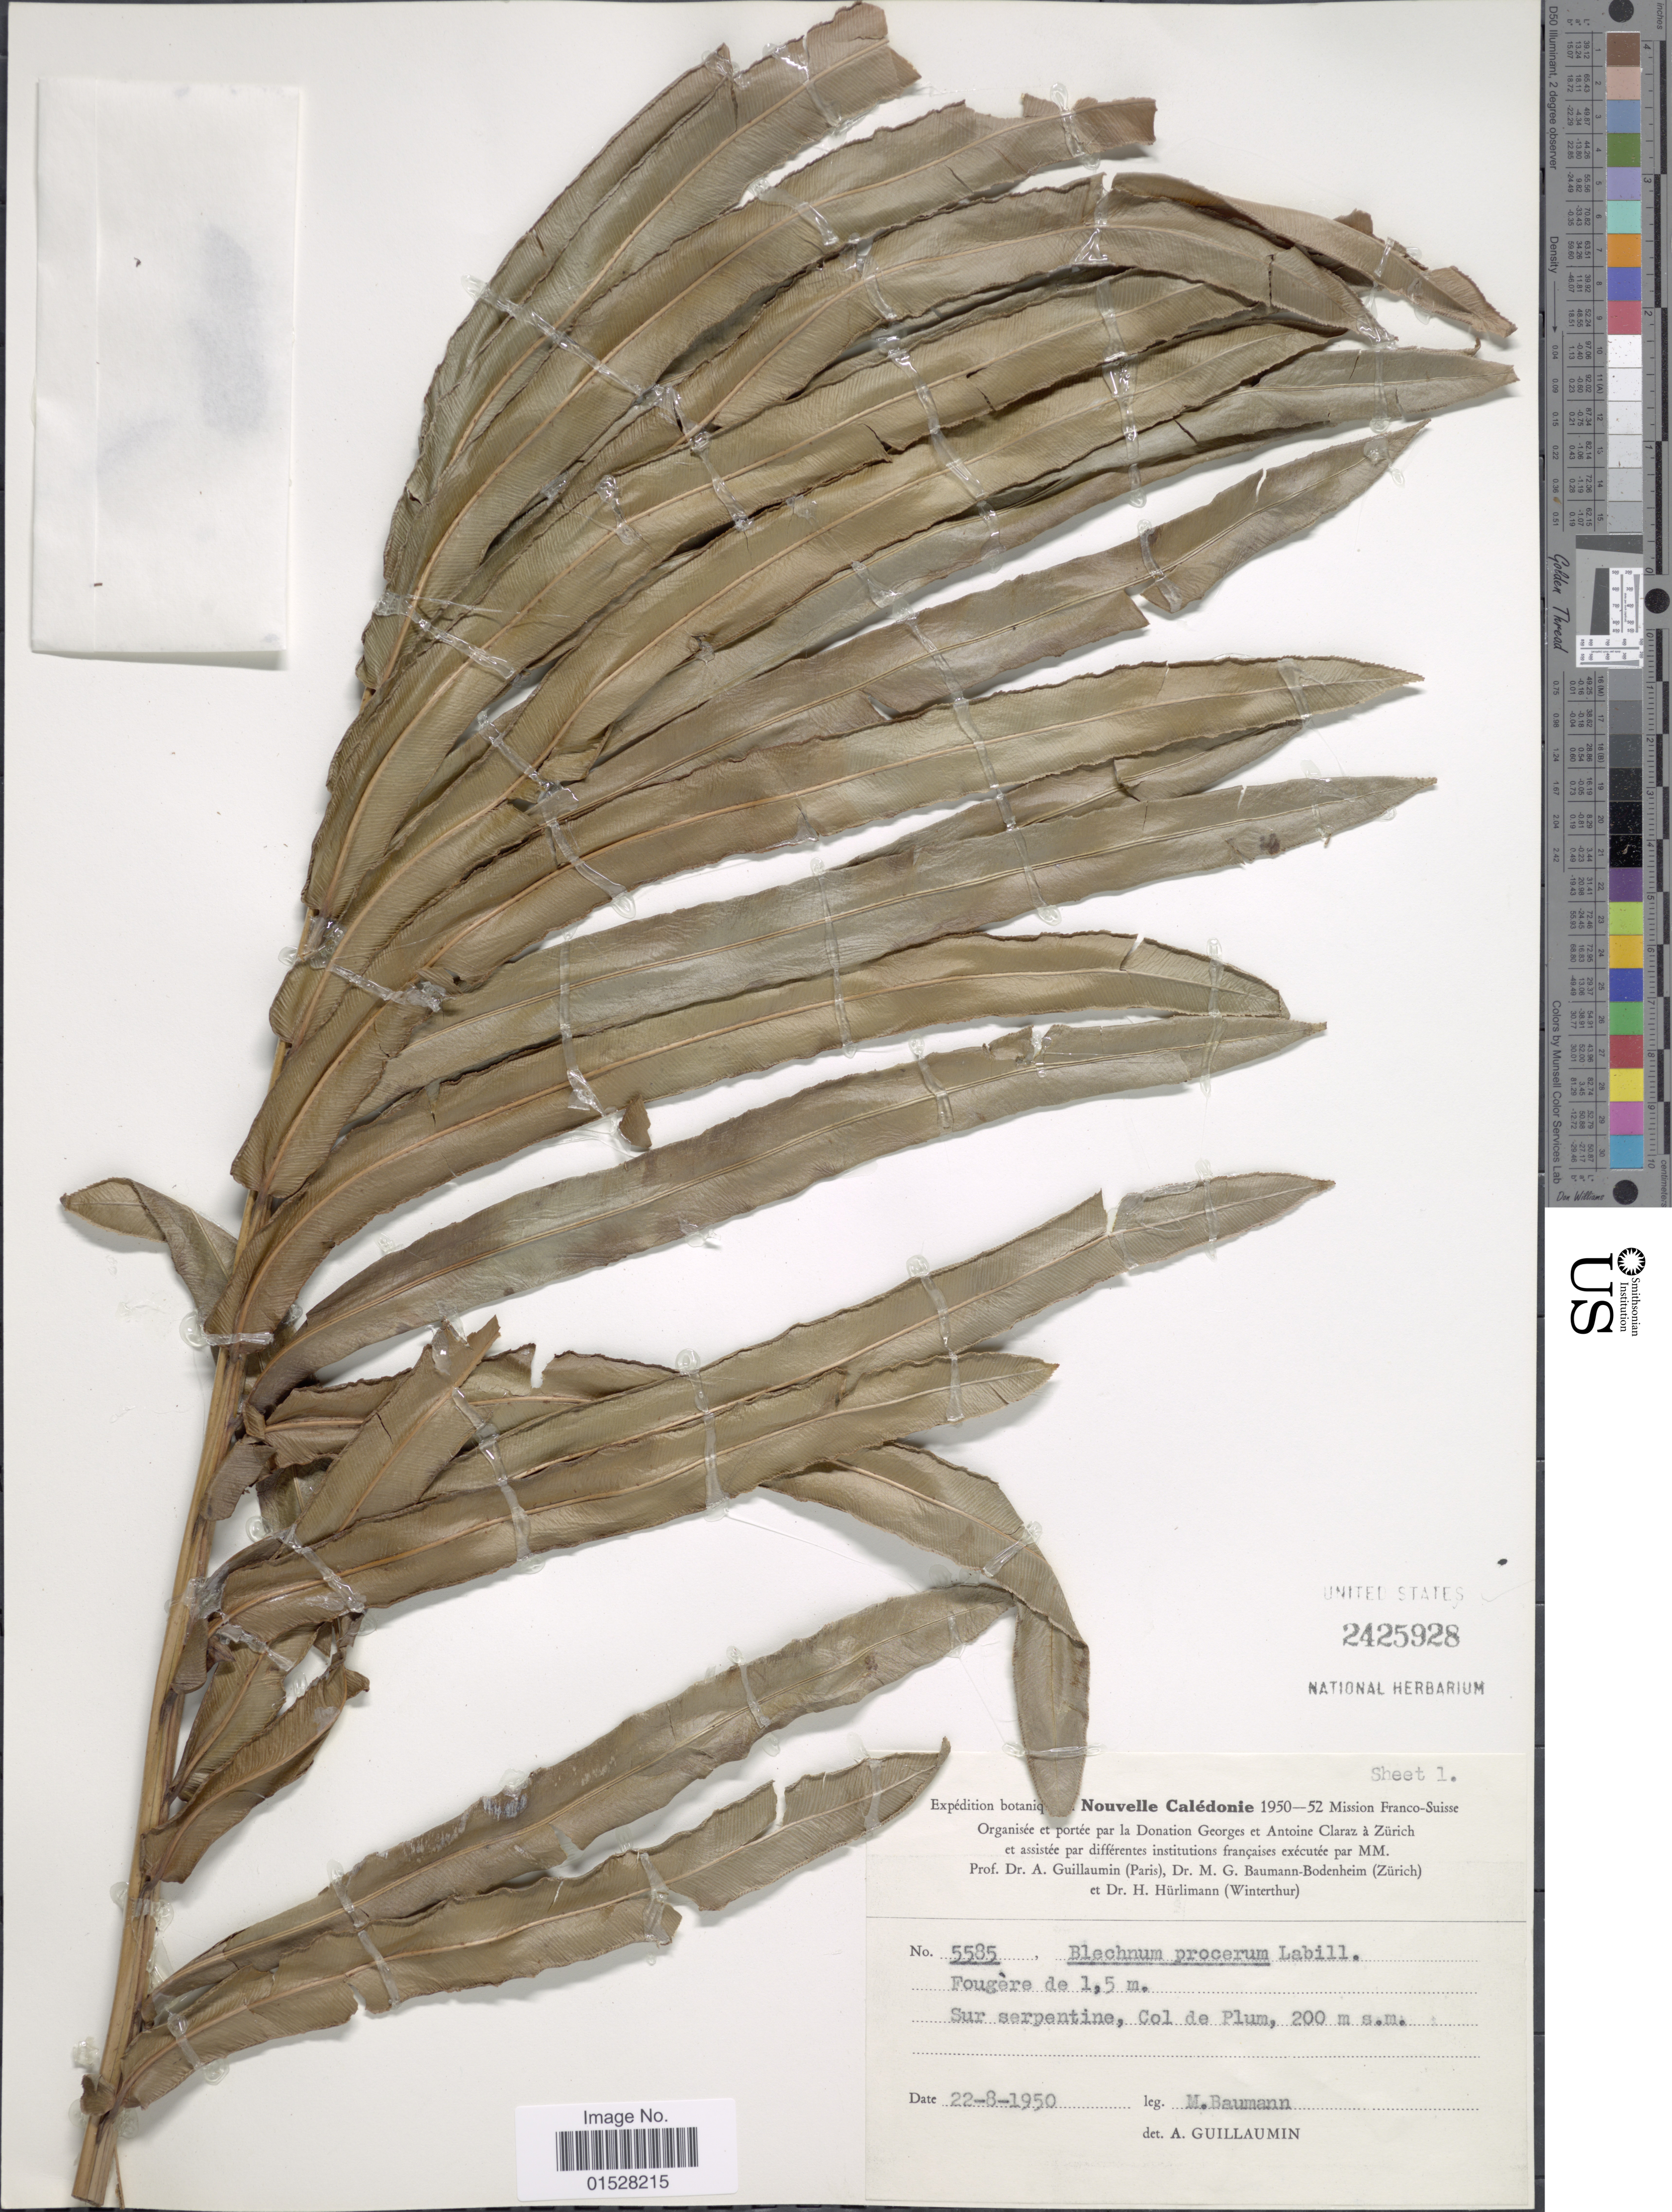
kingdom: Plantae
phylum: Tracheophyta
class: Polypodiopsida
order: Polypodiales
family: Blechnaceae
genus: Blechnum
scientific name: Blechnum subcordatum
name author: (E. Fourn.) Brownlie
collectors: M. Baumann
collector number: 5585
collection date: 1950-08-22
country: New Caledonia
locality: Sur serpentine, Col de Plum.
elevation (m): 200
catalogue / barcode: US 2425928